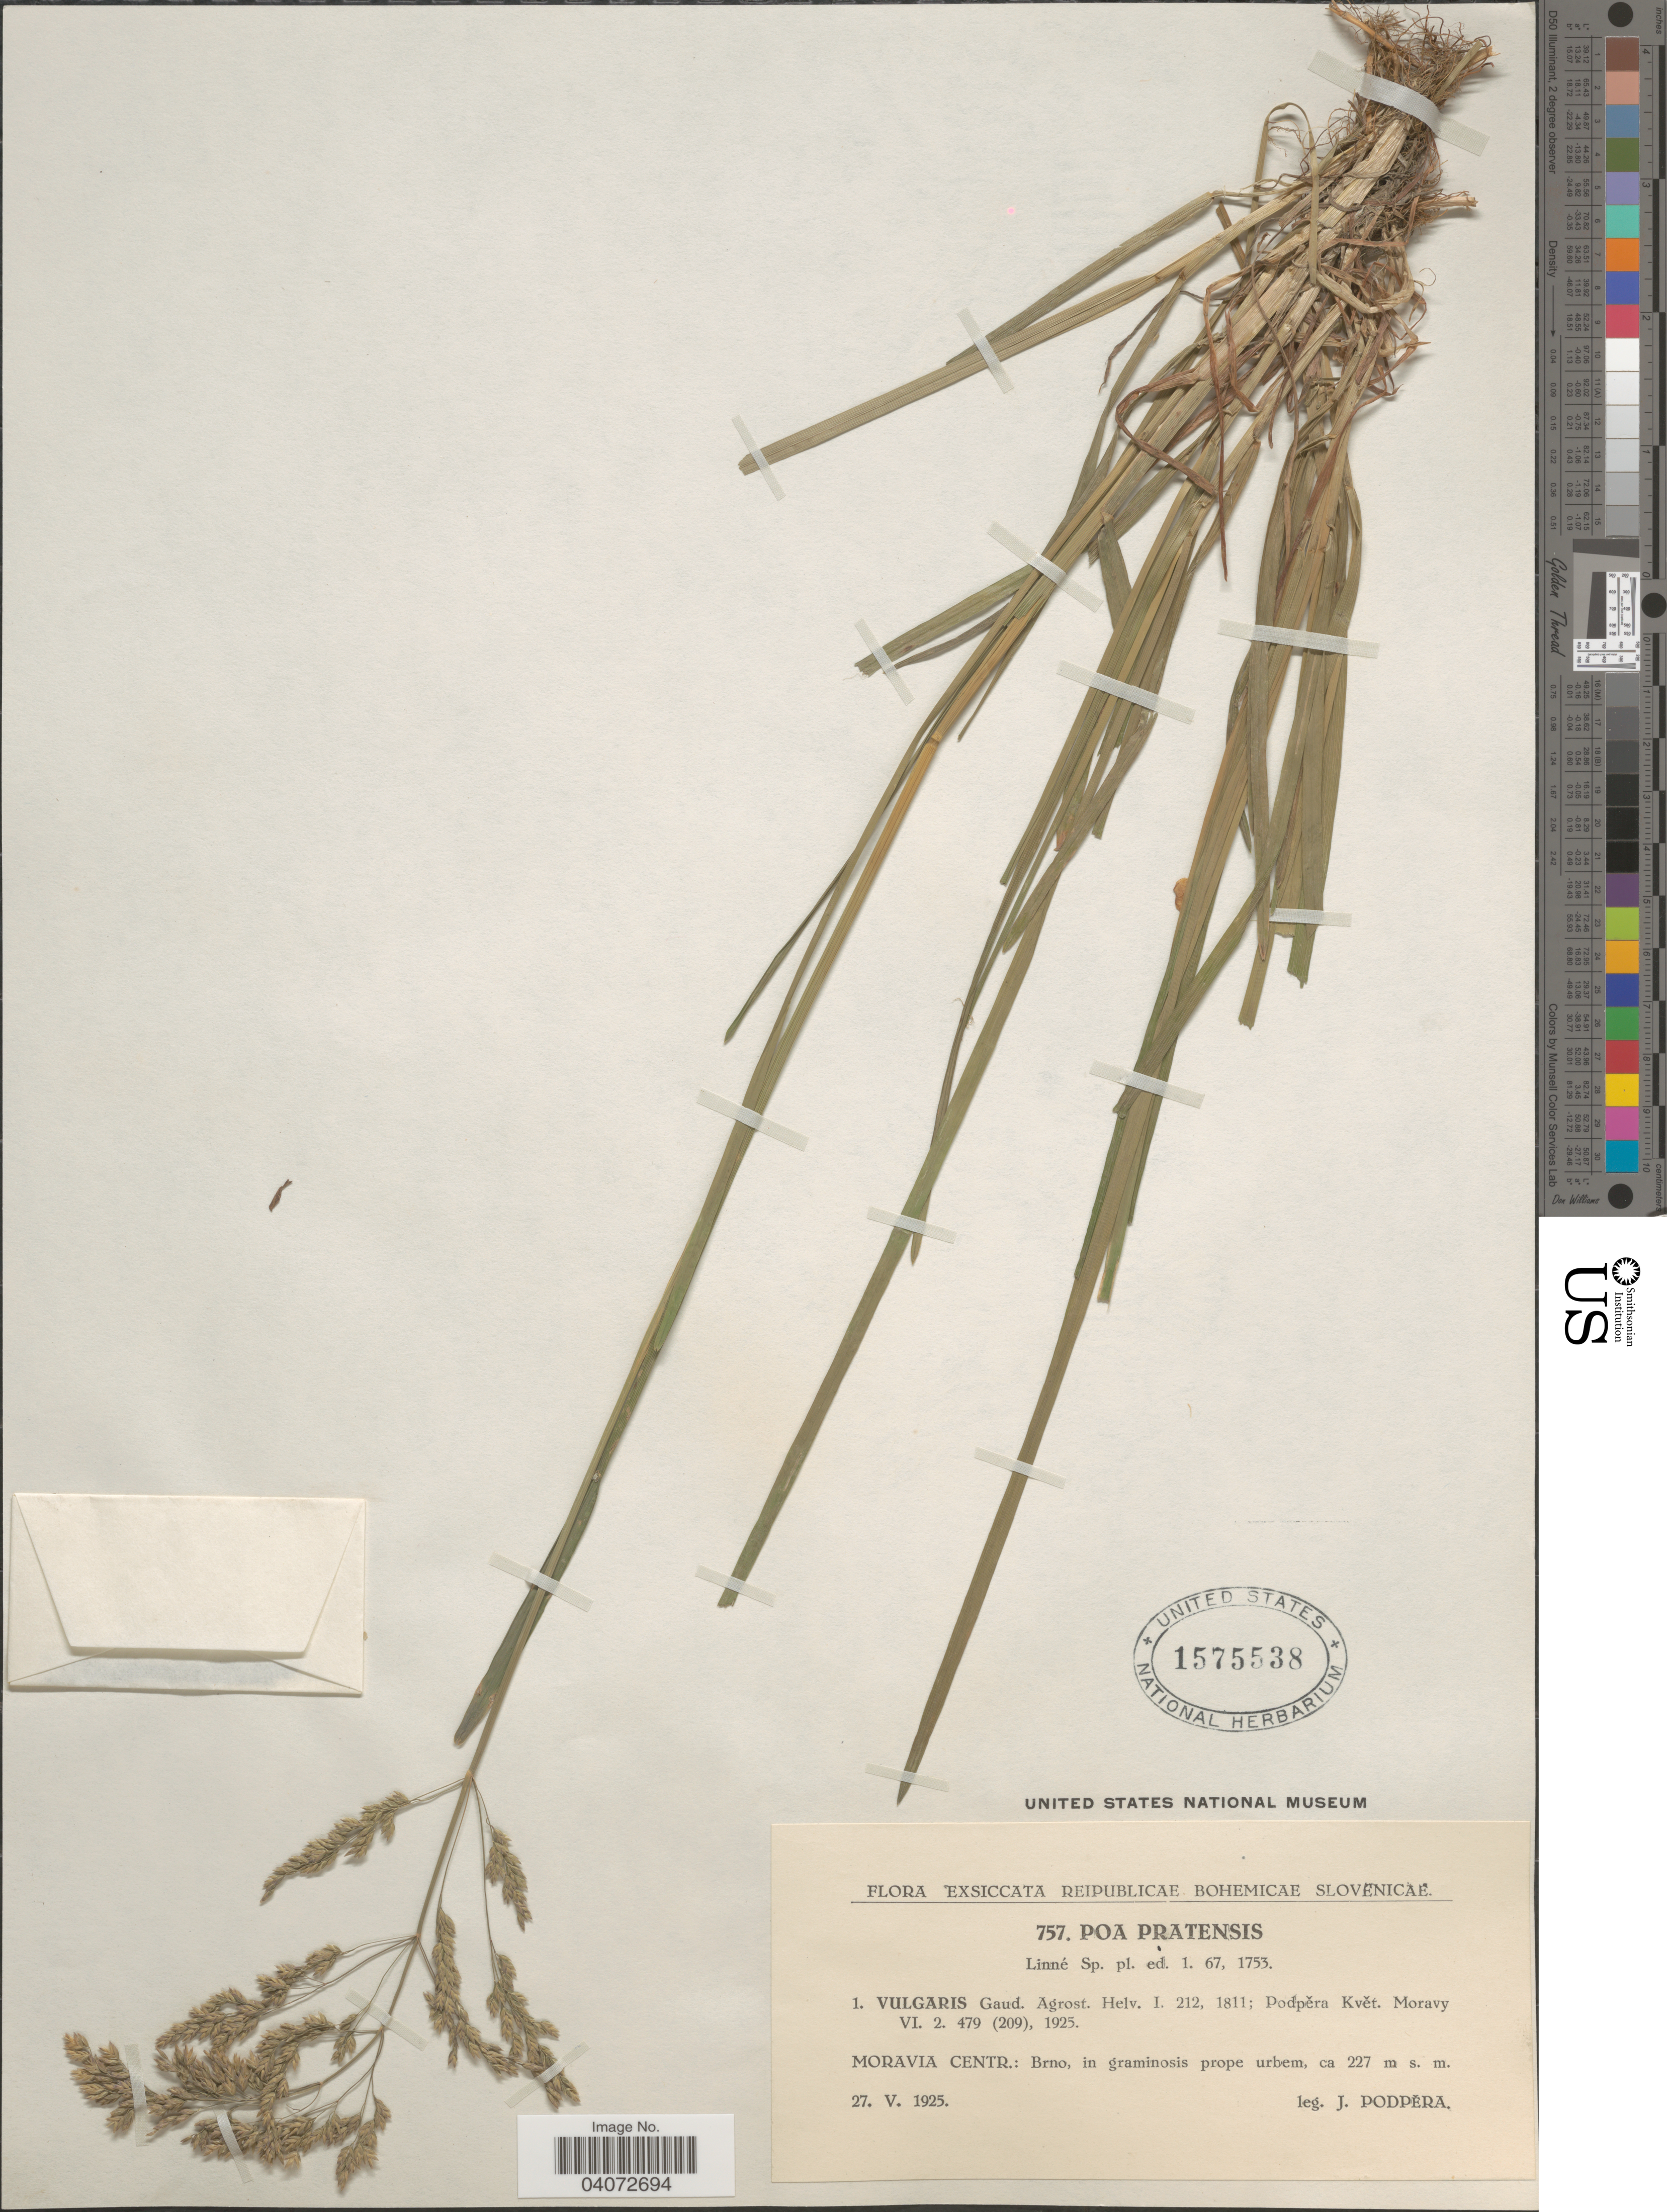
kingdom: Plantae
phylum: Tracheophyta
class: Liliopsida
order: Poales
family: Poaceae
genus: Poa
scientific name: Poa pratensis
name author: L.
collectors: J. Podpera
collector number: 757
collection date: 1925-05-27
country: Czechia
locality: Reupublicae Bohemicae Slovenicae. Moravia Centr.: Brno, in graminosis prope urbem.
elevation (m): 227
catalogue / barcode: US 1575538